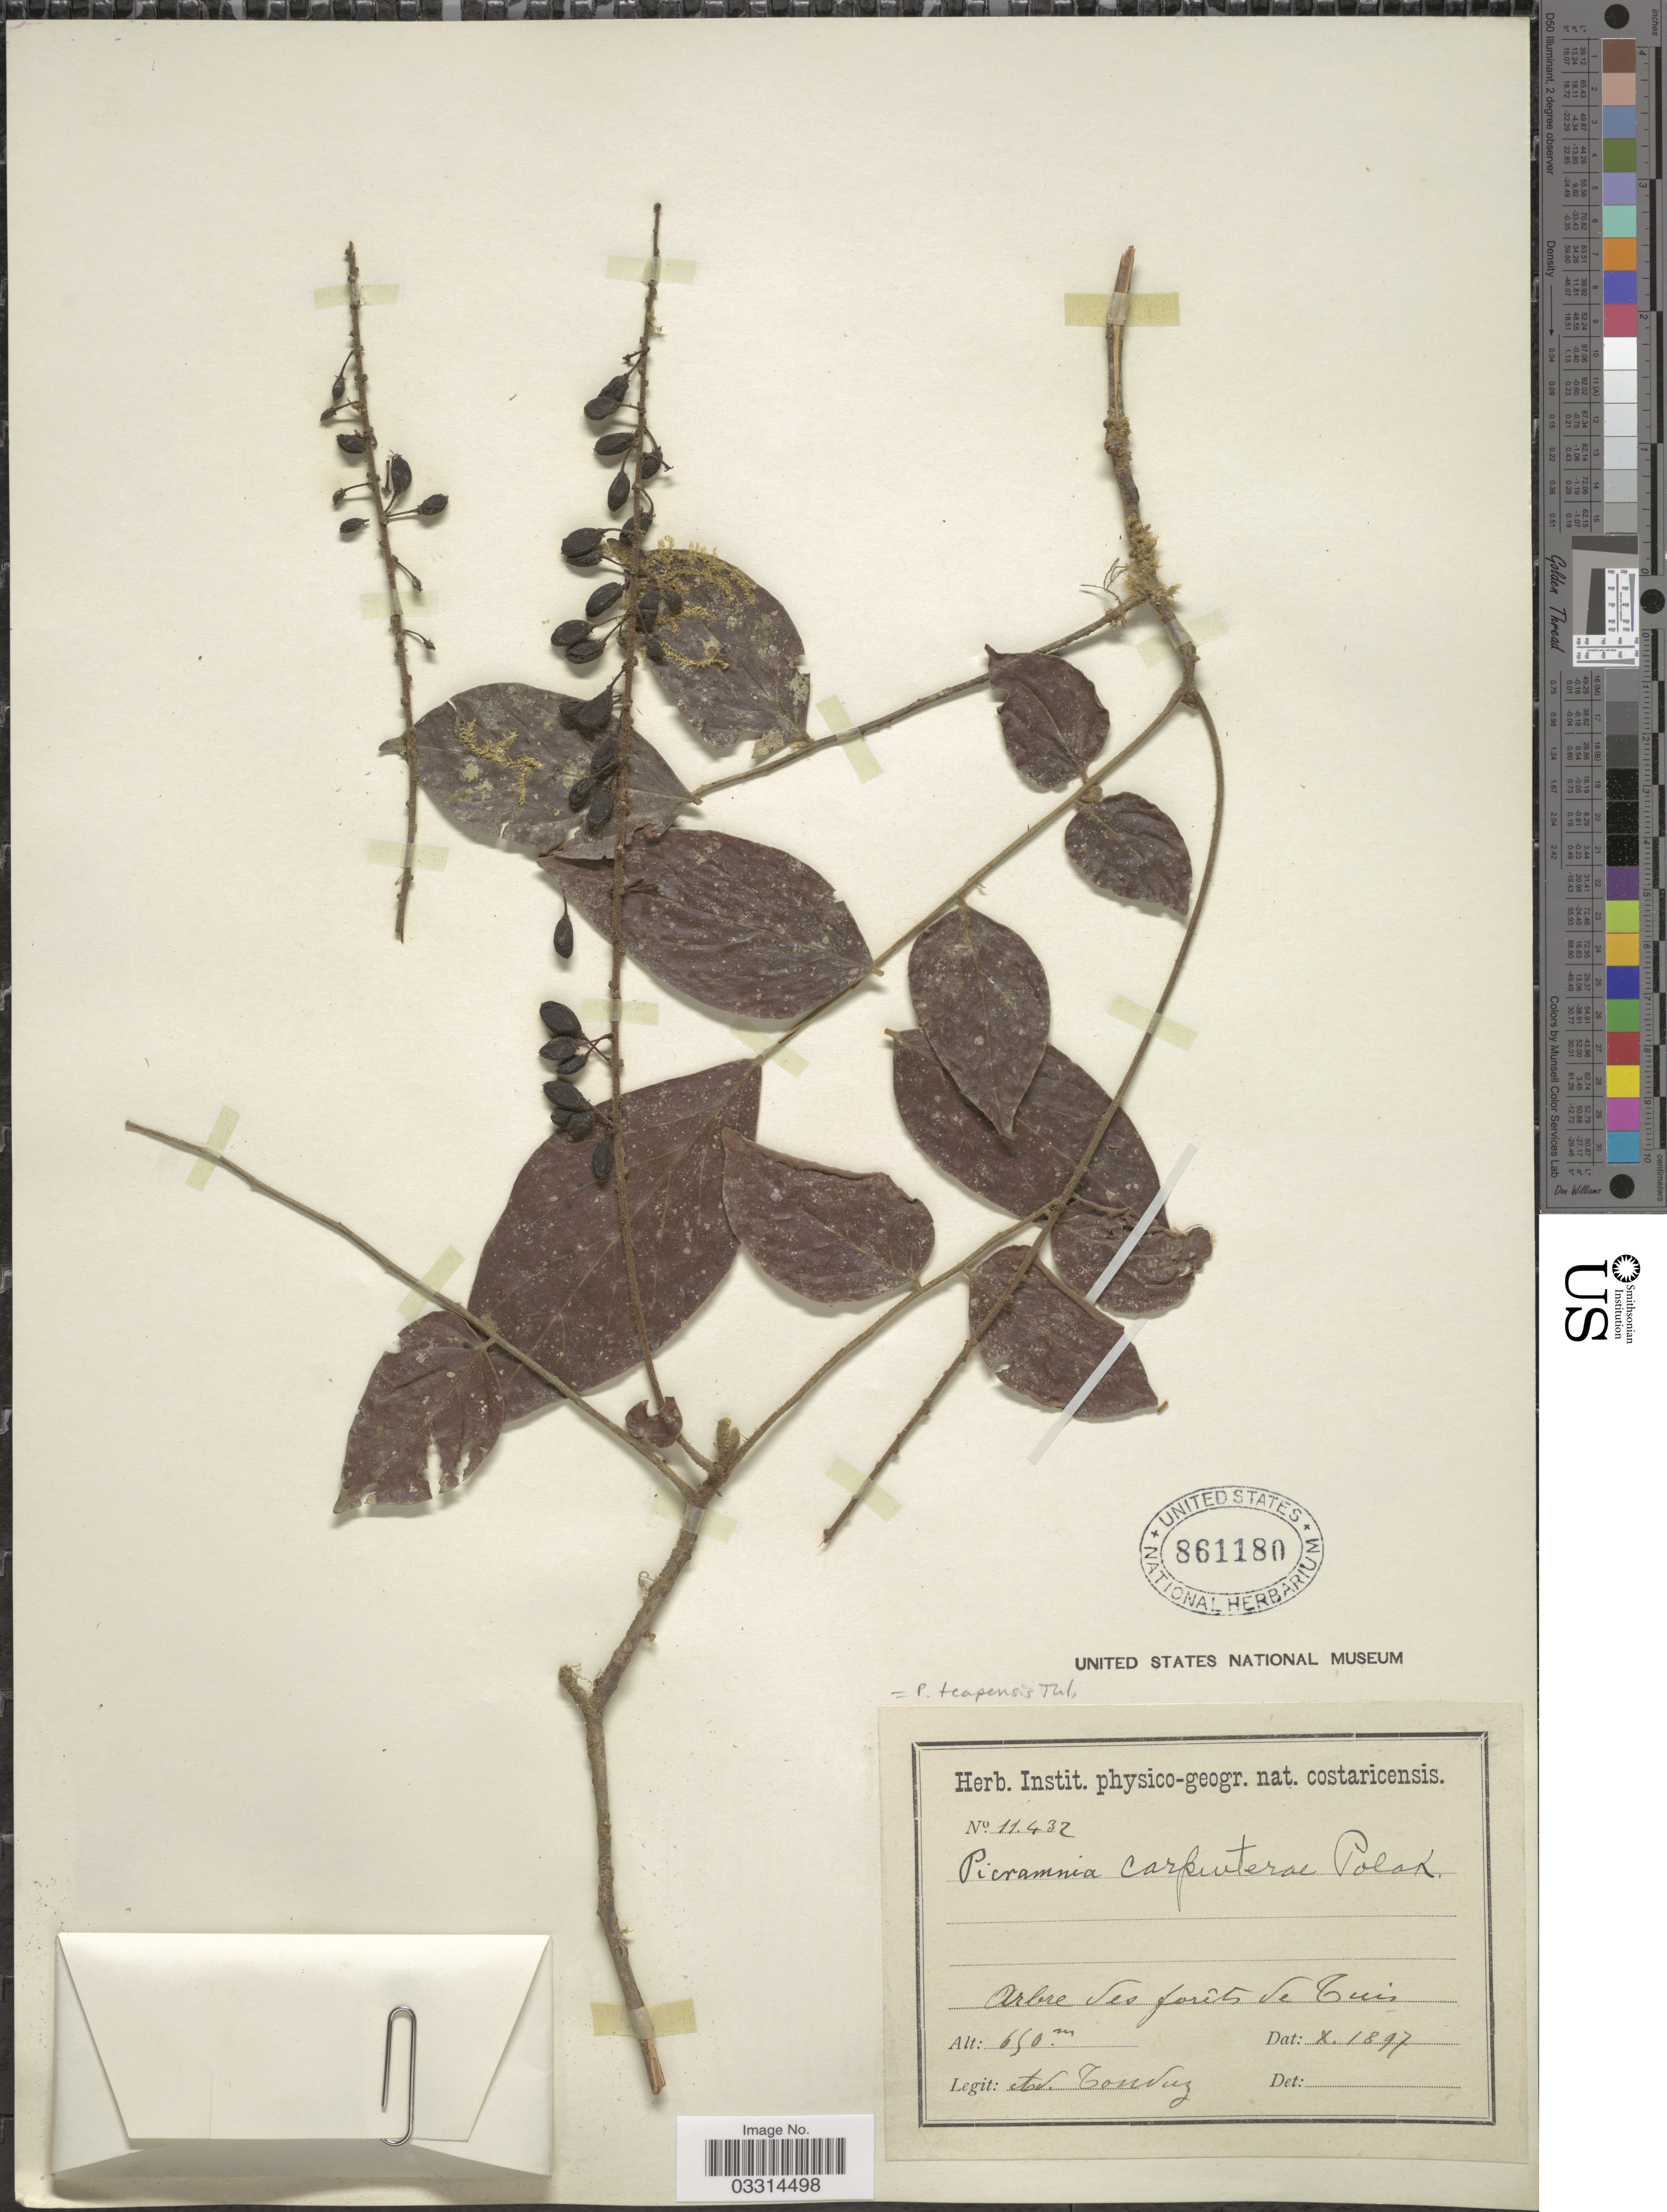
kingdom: Plantae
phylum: Tracheophyta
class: Magnoliopsida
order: Picramniales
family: Picramniaceae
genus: Picramnia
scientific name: Picramnia teapensis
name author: Tul.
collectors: A. Tonduz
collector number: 11432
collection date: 1897-10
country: Costa Rica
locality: Arbre des forêts de Tuis.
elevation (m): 650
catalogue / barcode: US 861180